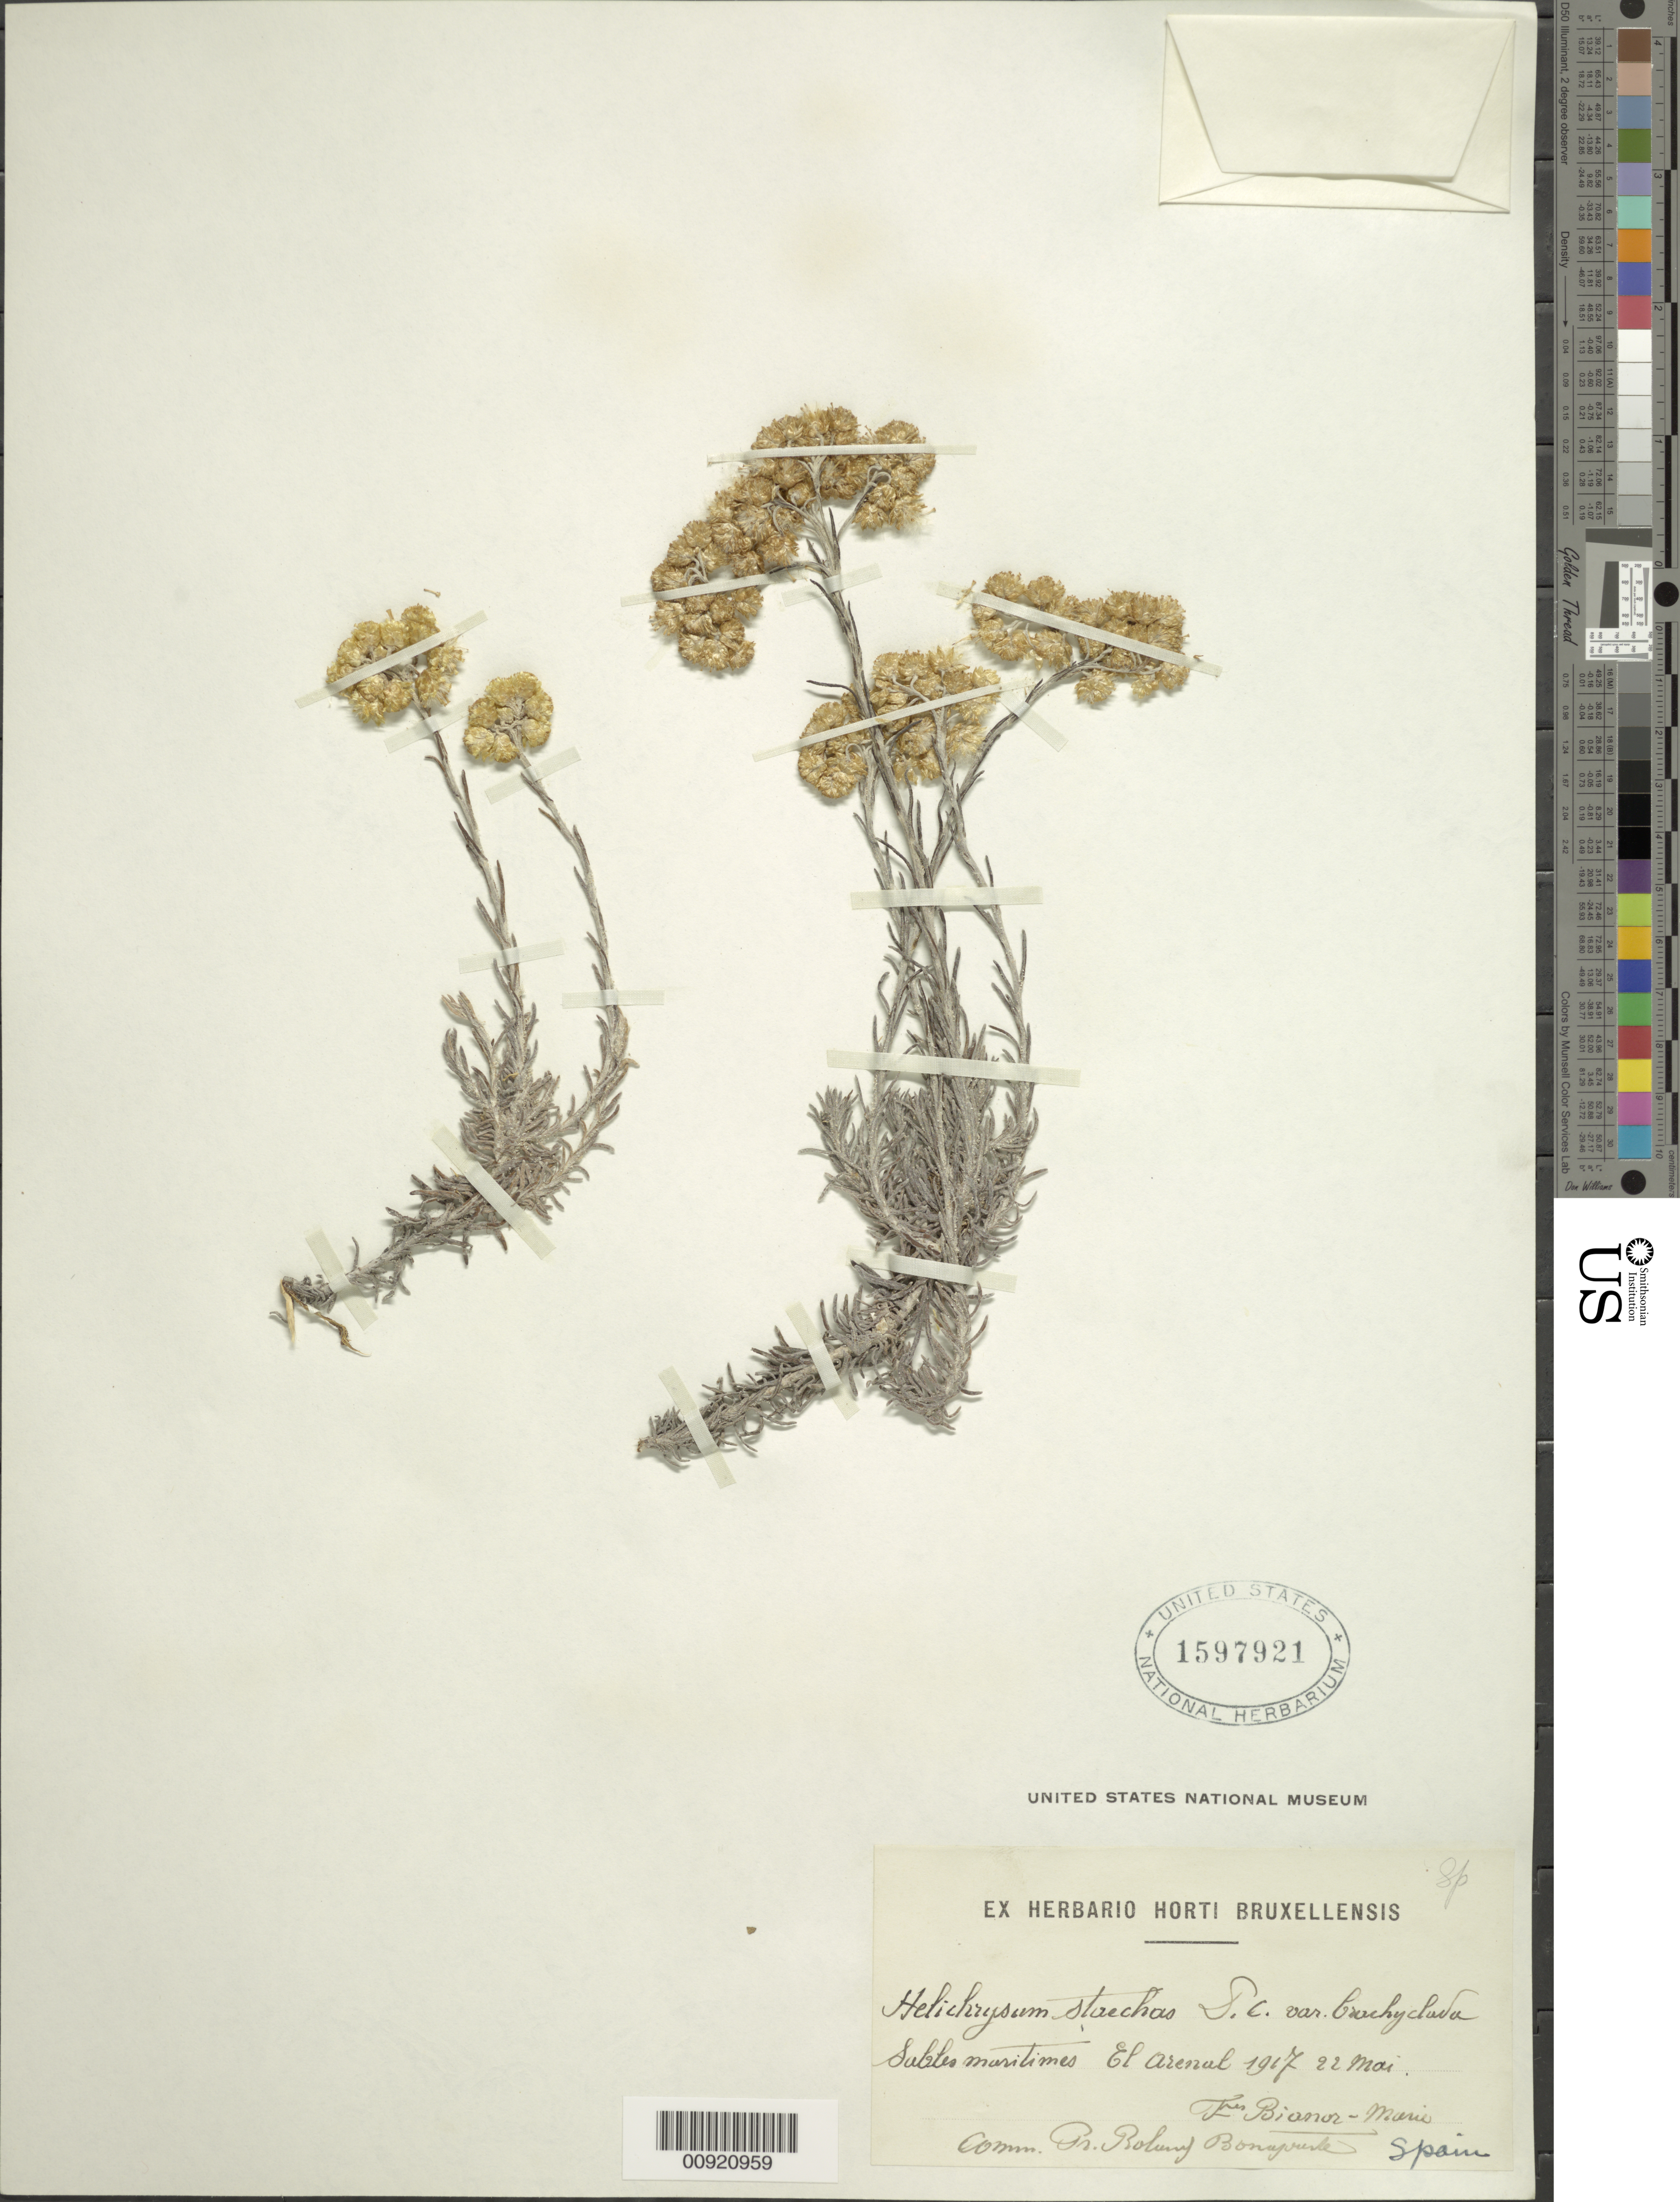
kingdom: Plantae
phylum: Tracheophyta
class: Magnoliopsida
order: Asterales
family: Asteraceae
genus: Helichrysum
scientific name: Helichrysum stoechas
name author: DC.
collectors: F. Bianor-Marie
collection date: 1917-05-22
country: Spain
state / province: Islas Baleares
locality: Sables maritimes El Arenal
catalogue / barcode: US 1597921